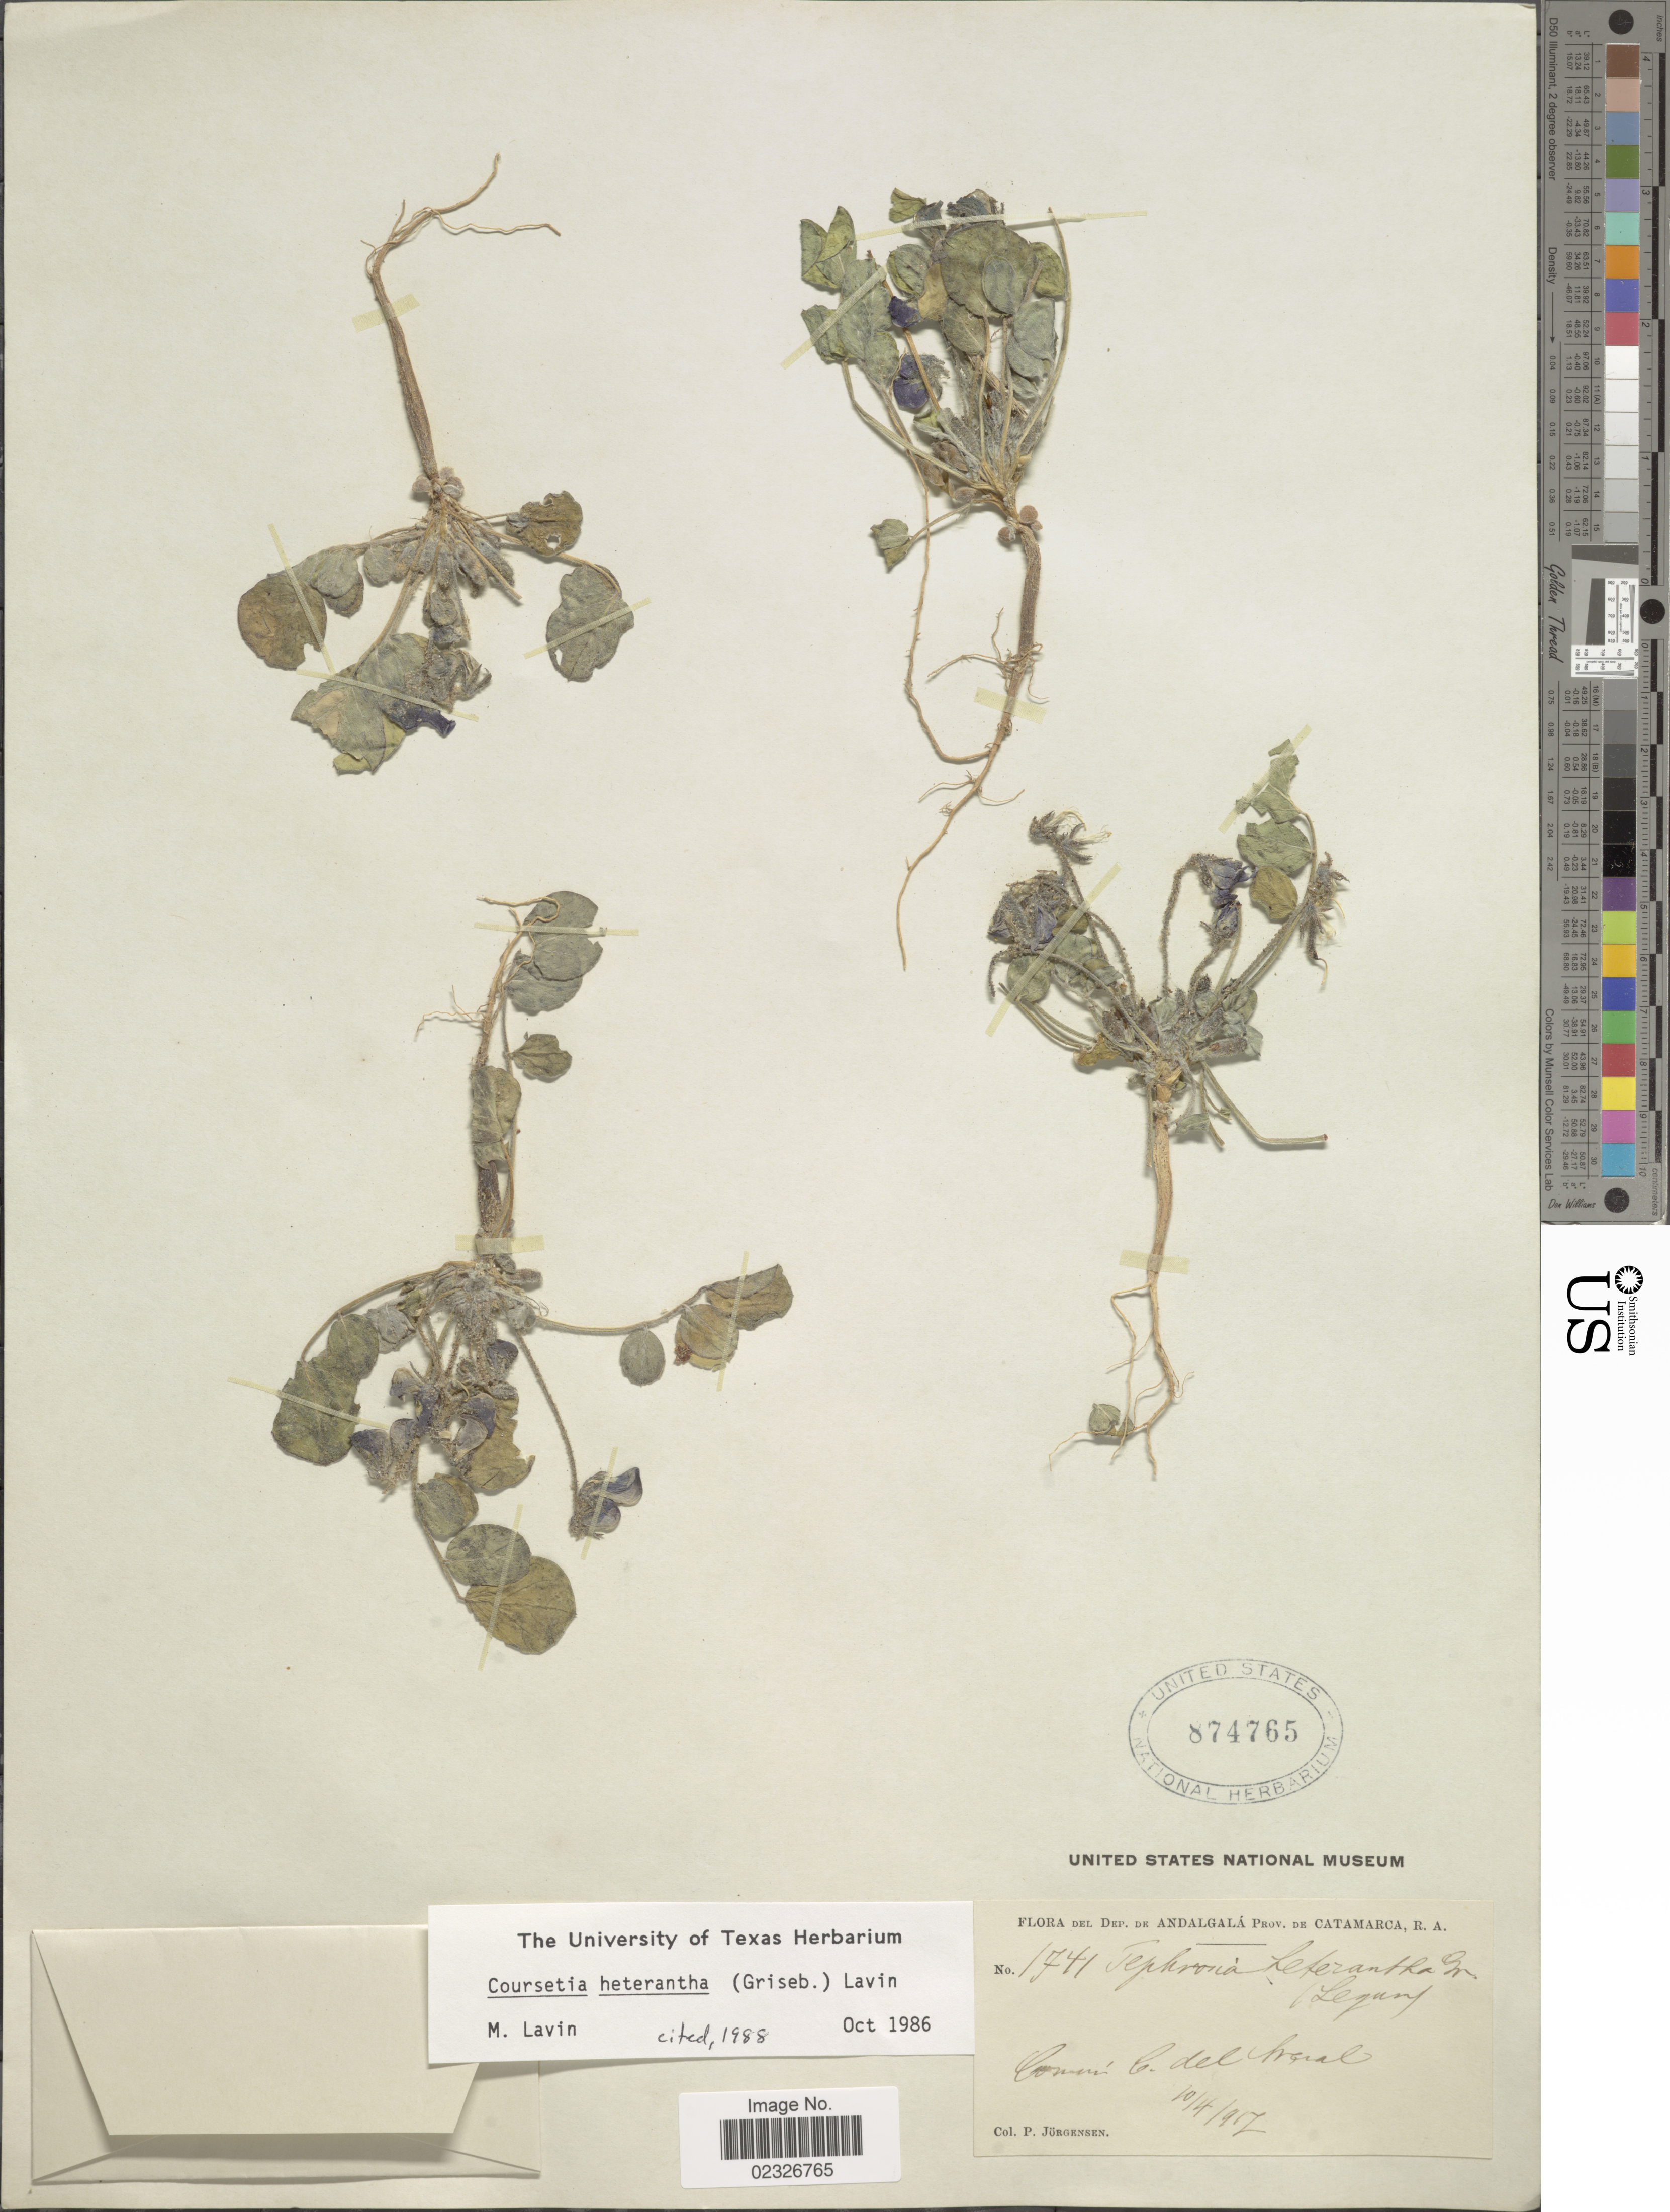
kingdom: Plantae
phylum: Tracheophyta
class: Magnoliopsida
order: Fabales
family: Fabaceae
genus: Coursetia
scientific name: Coursetia heterantha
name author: (Griseb.) Lavin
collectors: P. Jörgensen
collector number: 1741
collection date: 1917-04-10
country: Argentina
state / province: Catamarca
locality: Dep. de Andalgalá Prov. de Catamarca, R.A. Comun C. del Arenal.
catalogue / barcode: US 874765